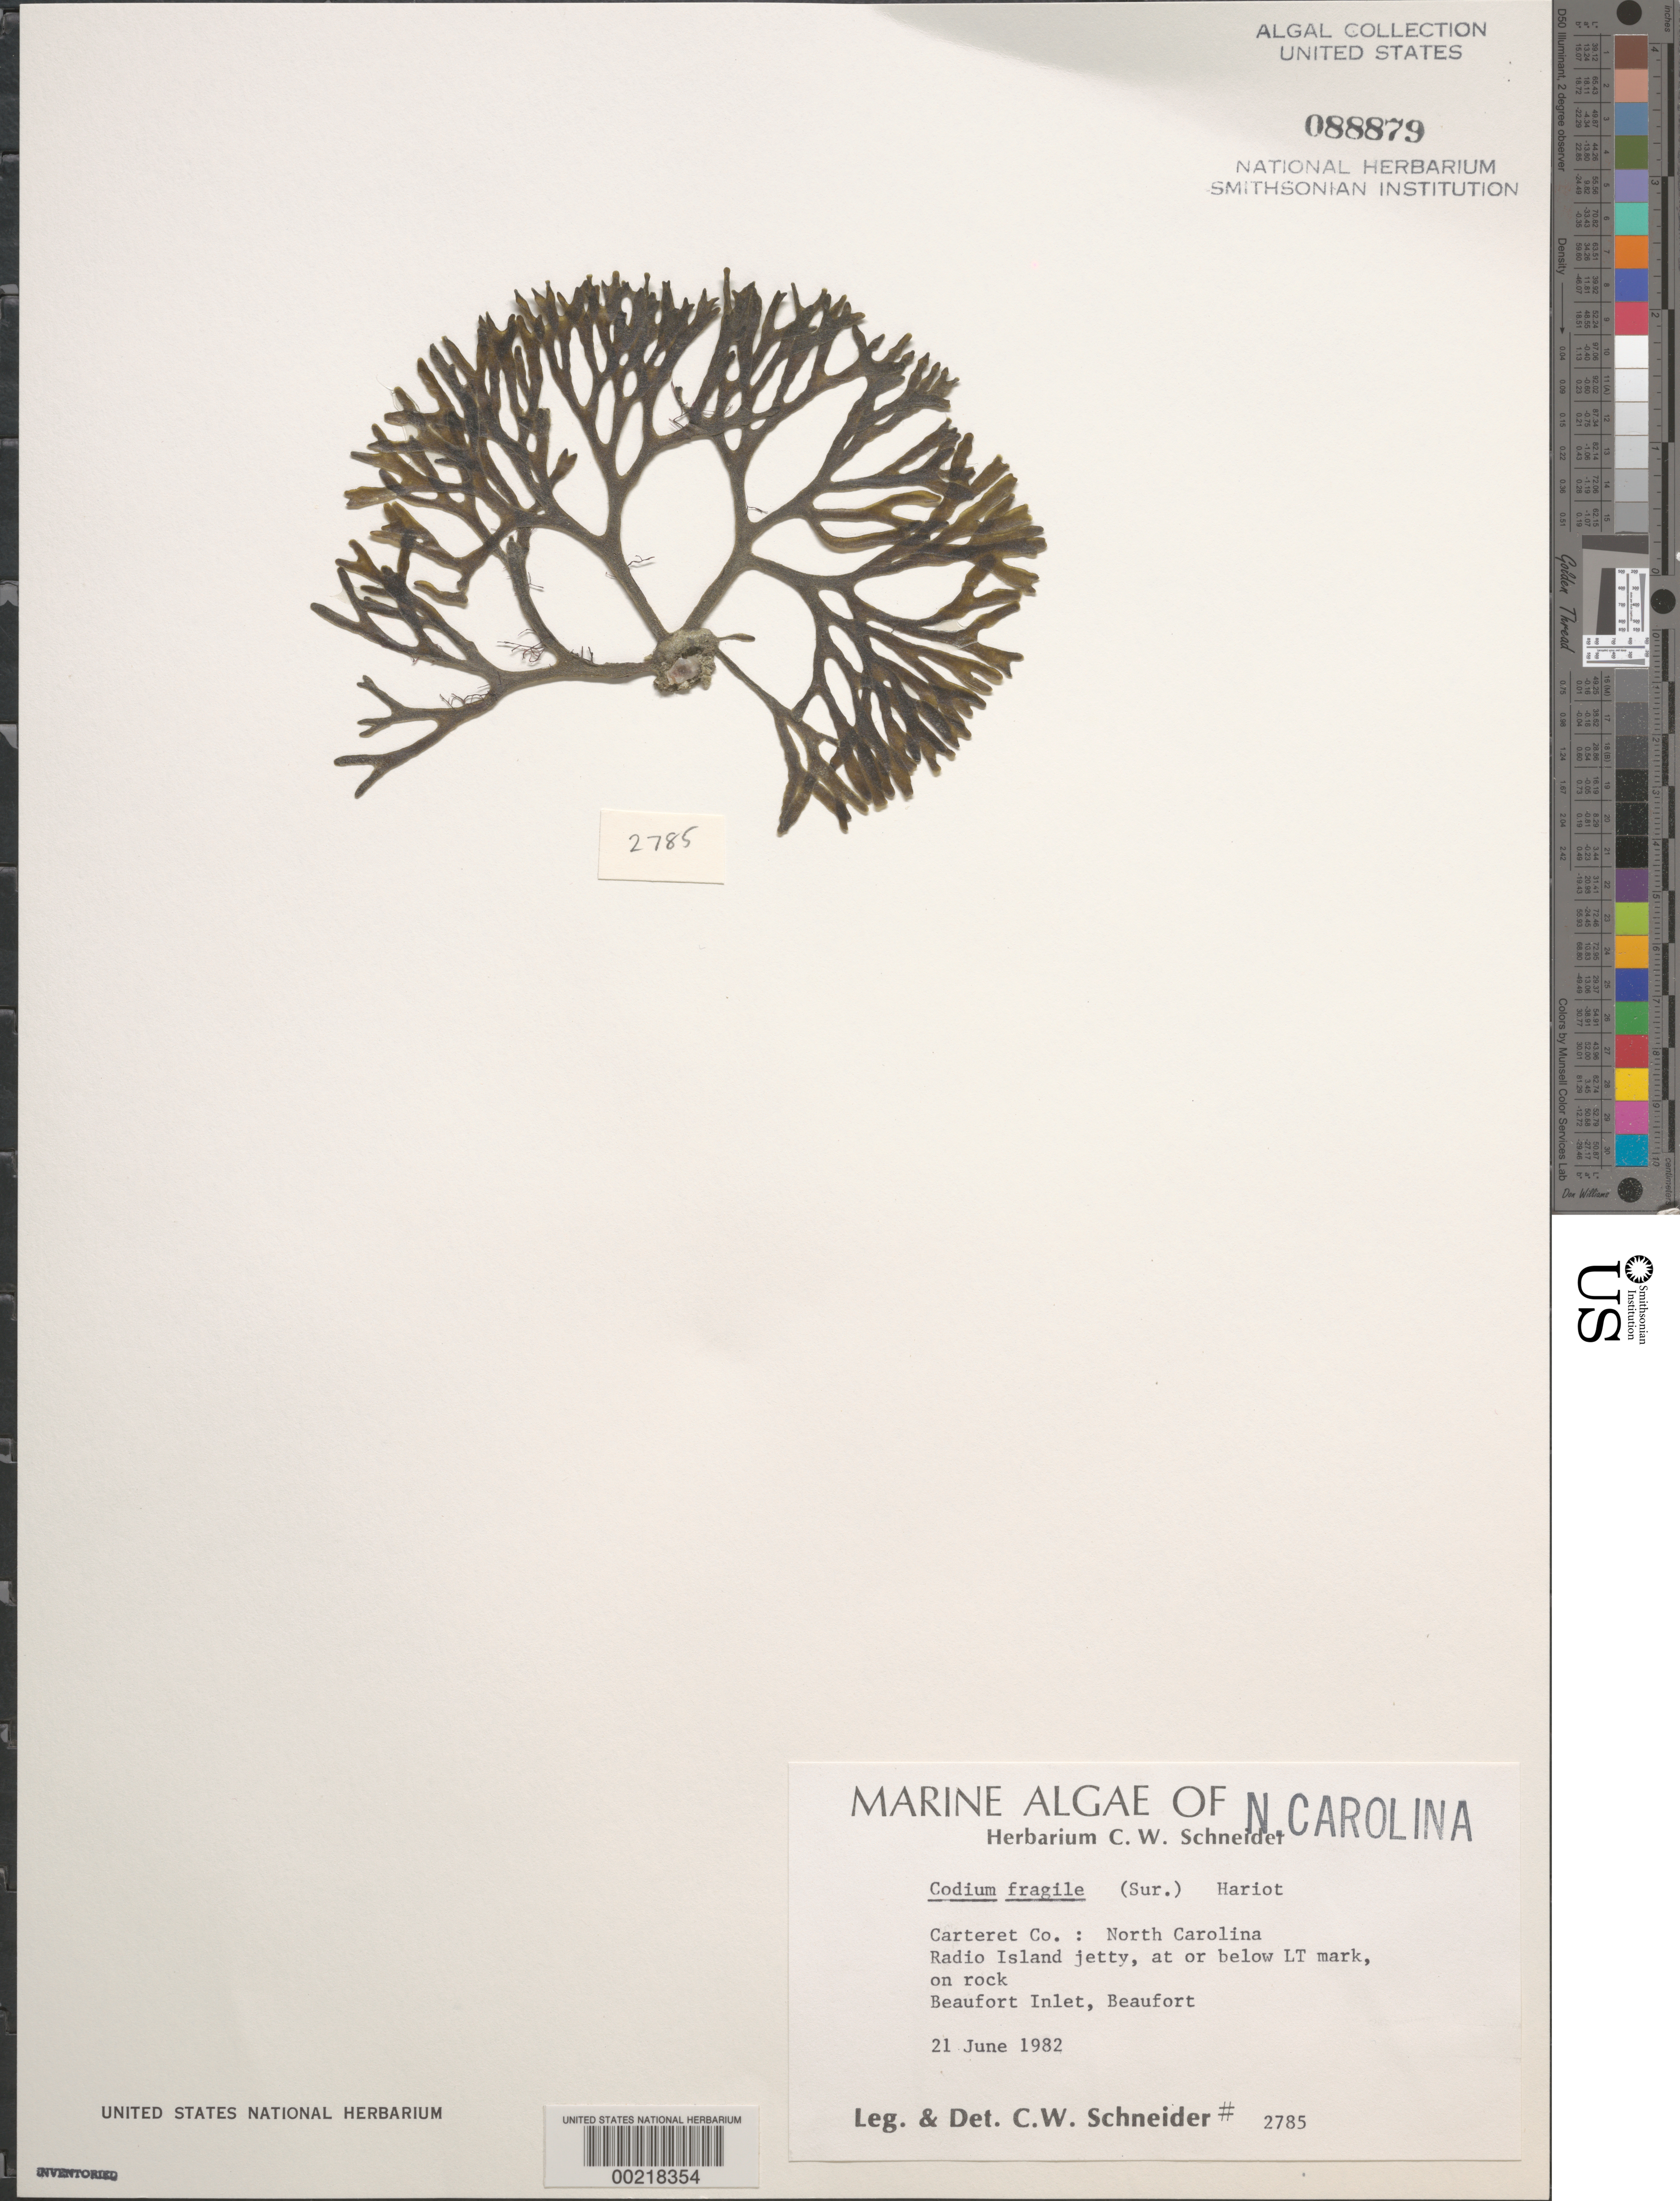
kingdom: Plantae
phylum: Chlorophyta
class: Ulvophyceae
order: Bryopsidales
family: Codiaceae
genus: Codium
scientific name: Codium fragile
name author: (Suringar) P. Hariot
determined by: Schneider, C. W.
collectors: C. W. Schneider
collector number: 2785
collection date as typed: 21 Jun 1982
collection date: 1982-06-21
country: United States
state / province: North Carolina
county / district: Carteret County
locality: Beaufort, Beaufort Inlet, Radio Island jetty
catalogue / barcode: US 88879